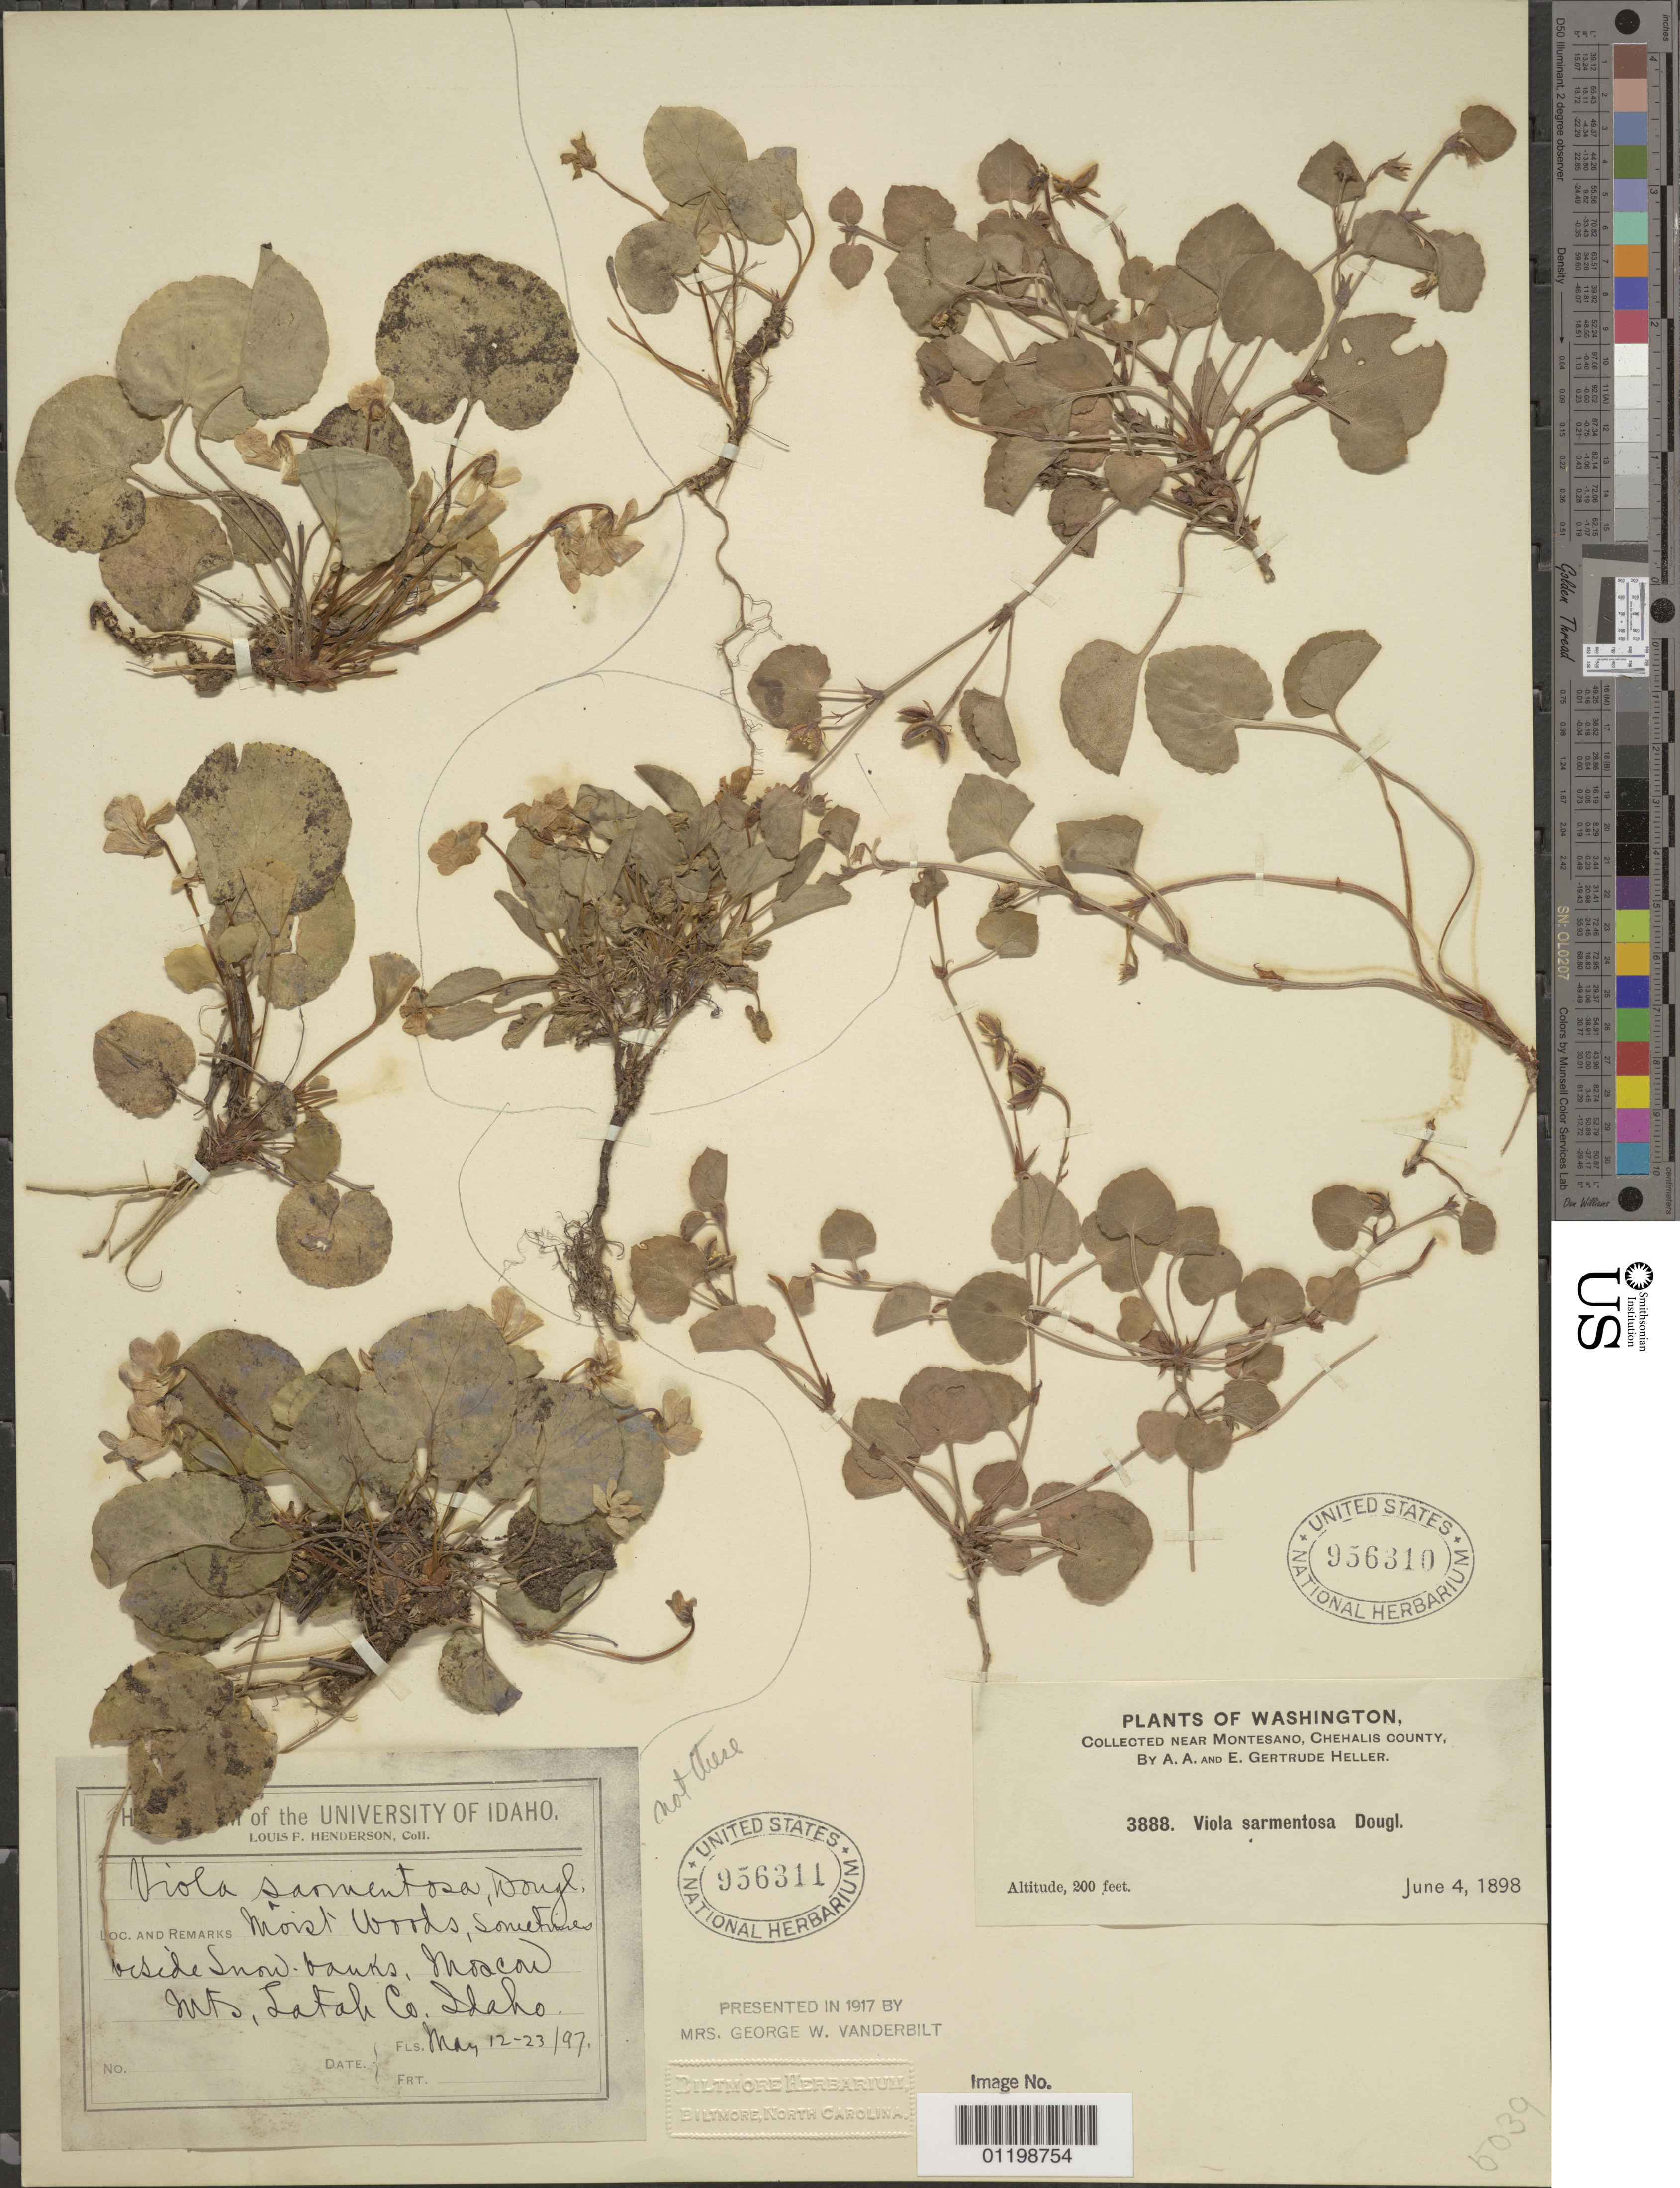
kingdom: Plantae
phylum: Tracheophyta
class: Magnoliopsida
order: Malpighiales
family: Violaceae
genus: Viola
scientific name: Viola sempervirens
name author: Greene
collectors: L. F. Henderson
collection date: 1897-05-12/1897-05-23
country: United States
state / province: Idaho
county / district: Latah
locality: Moscow Mts.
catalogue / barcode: US 956311